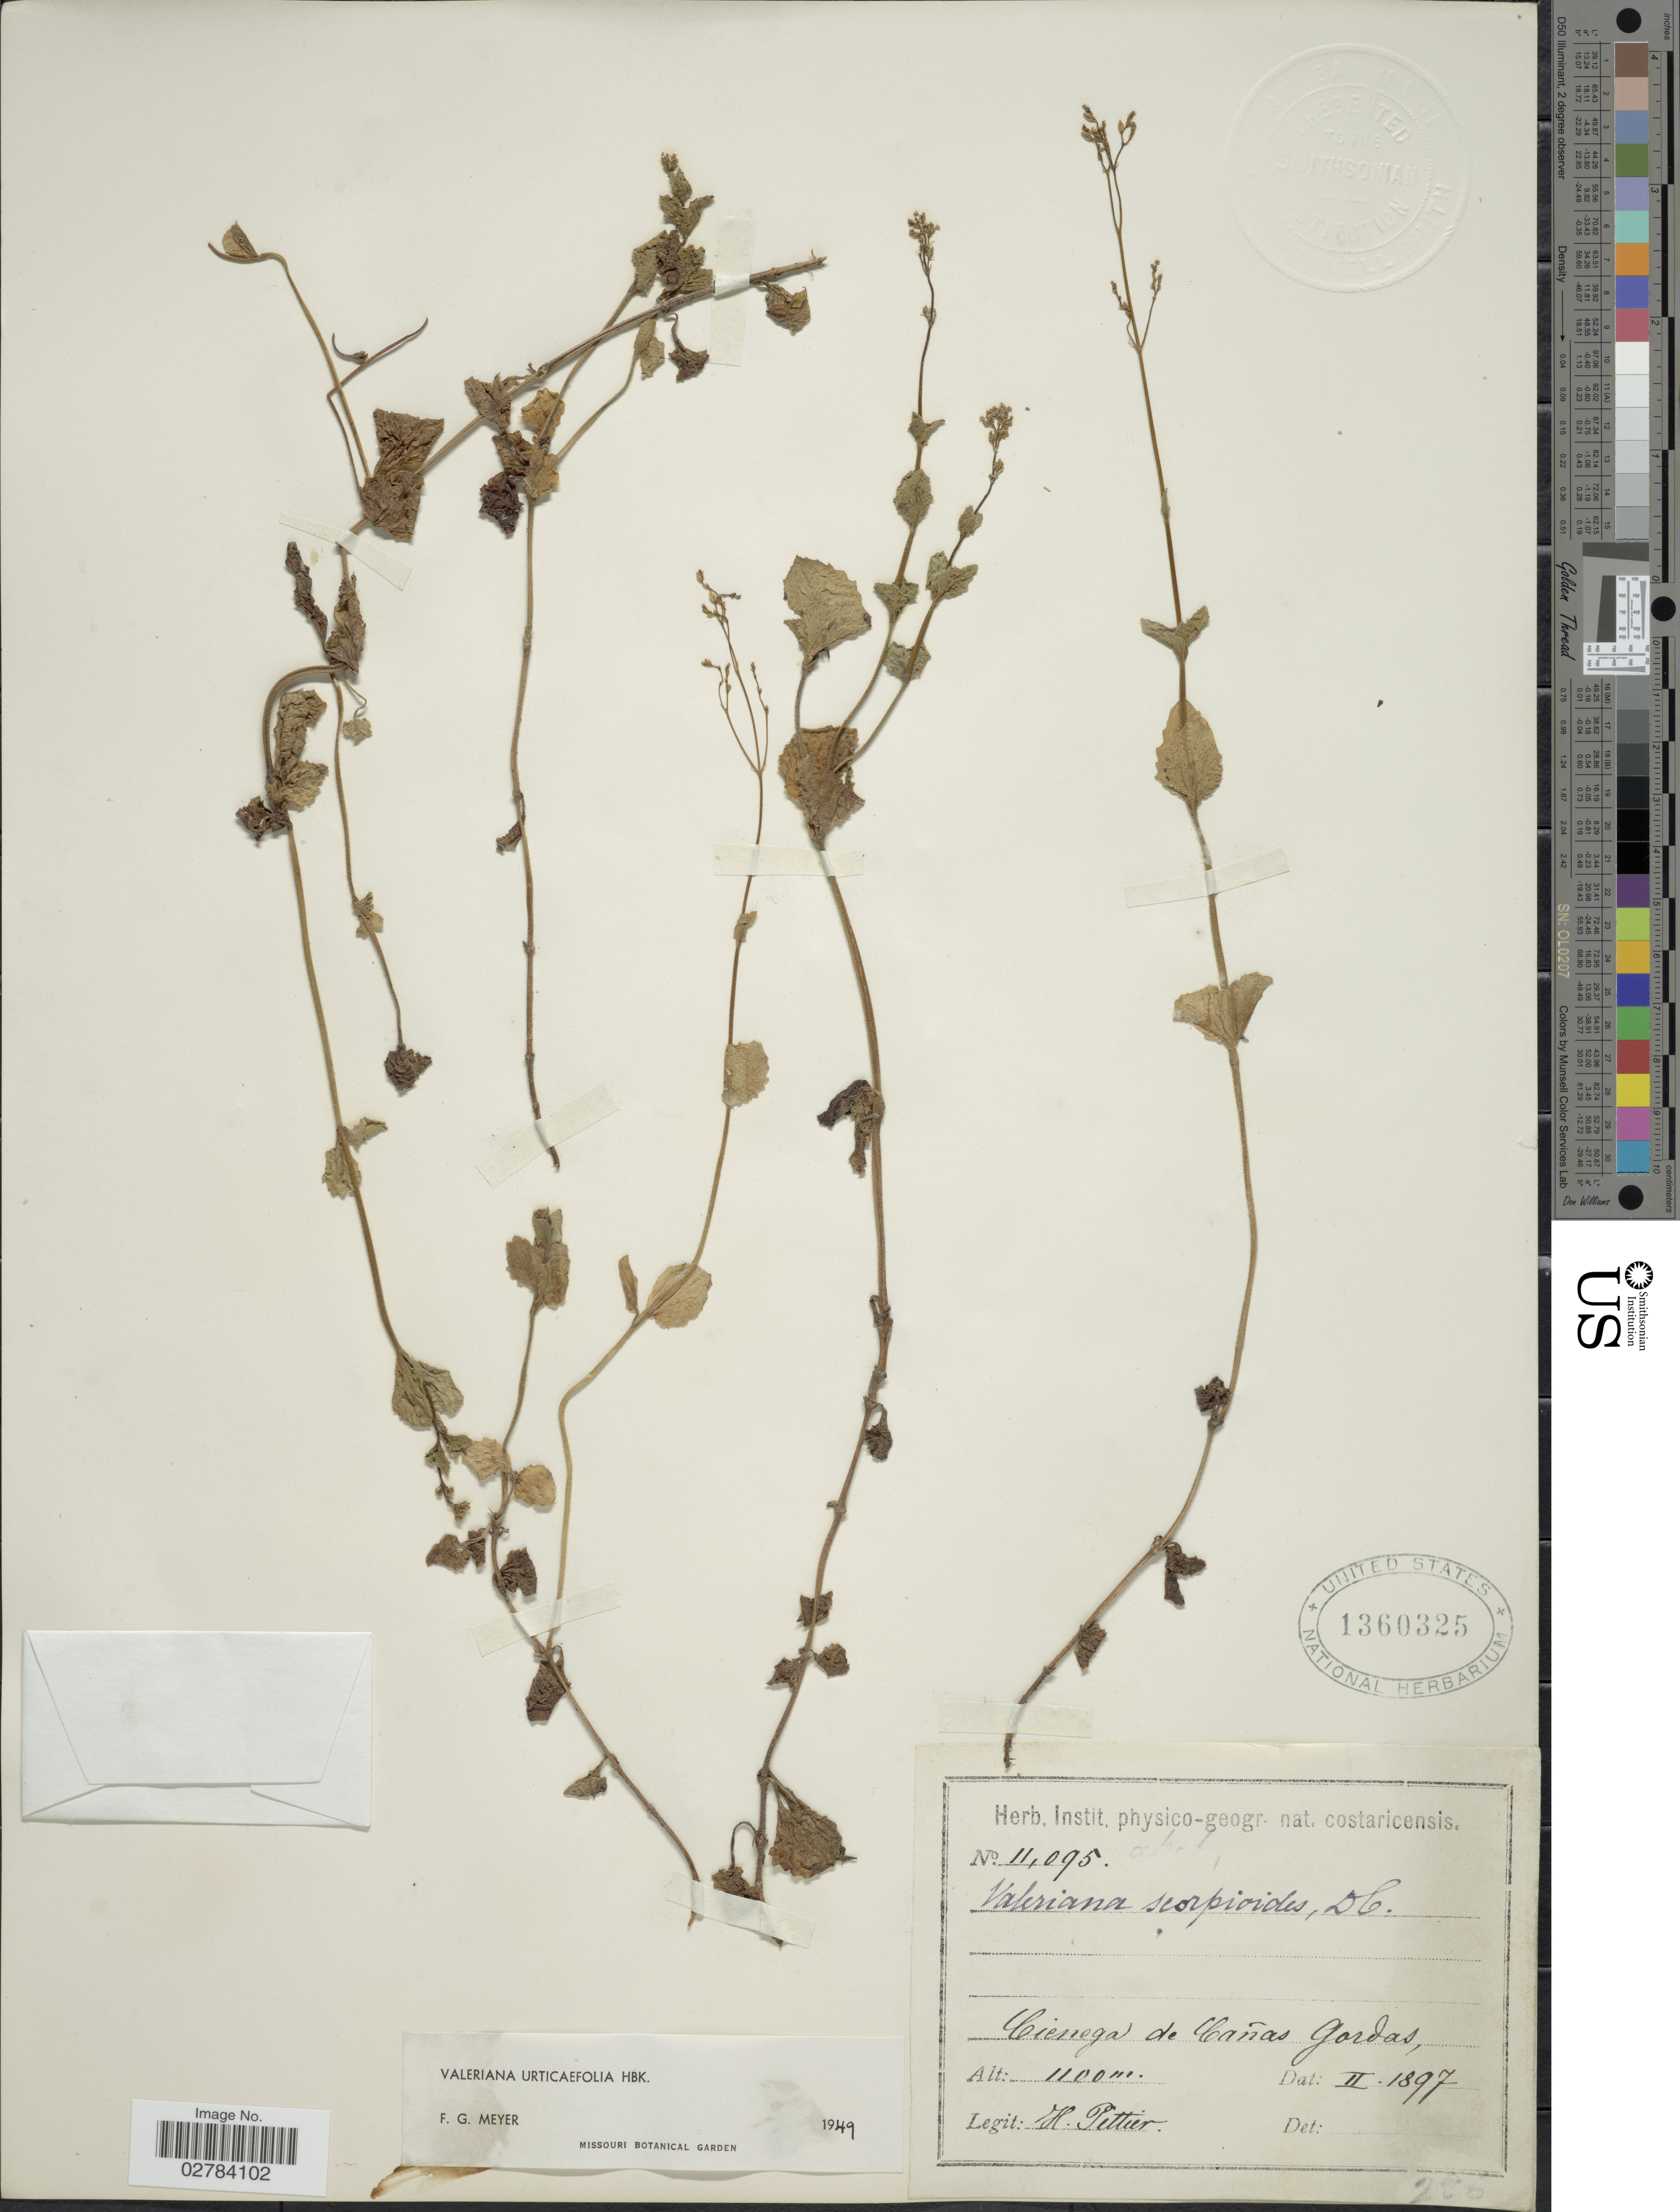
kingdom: Plantae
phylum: Tracheophyta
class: Magnoliopsida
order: Dipsacales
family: Caprifoliaceae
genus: Valeriana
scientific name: Valeriana urticaefolia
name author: Kunth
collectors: H. F. Pittier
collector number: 11095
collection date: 1897-02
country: Costa Rica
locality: Cienega de Cañas Gordas.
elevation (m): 1100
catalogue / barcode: US 1360325